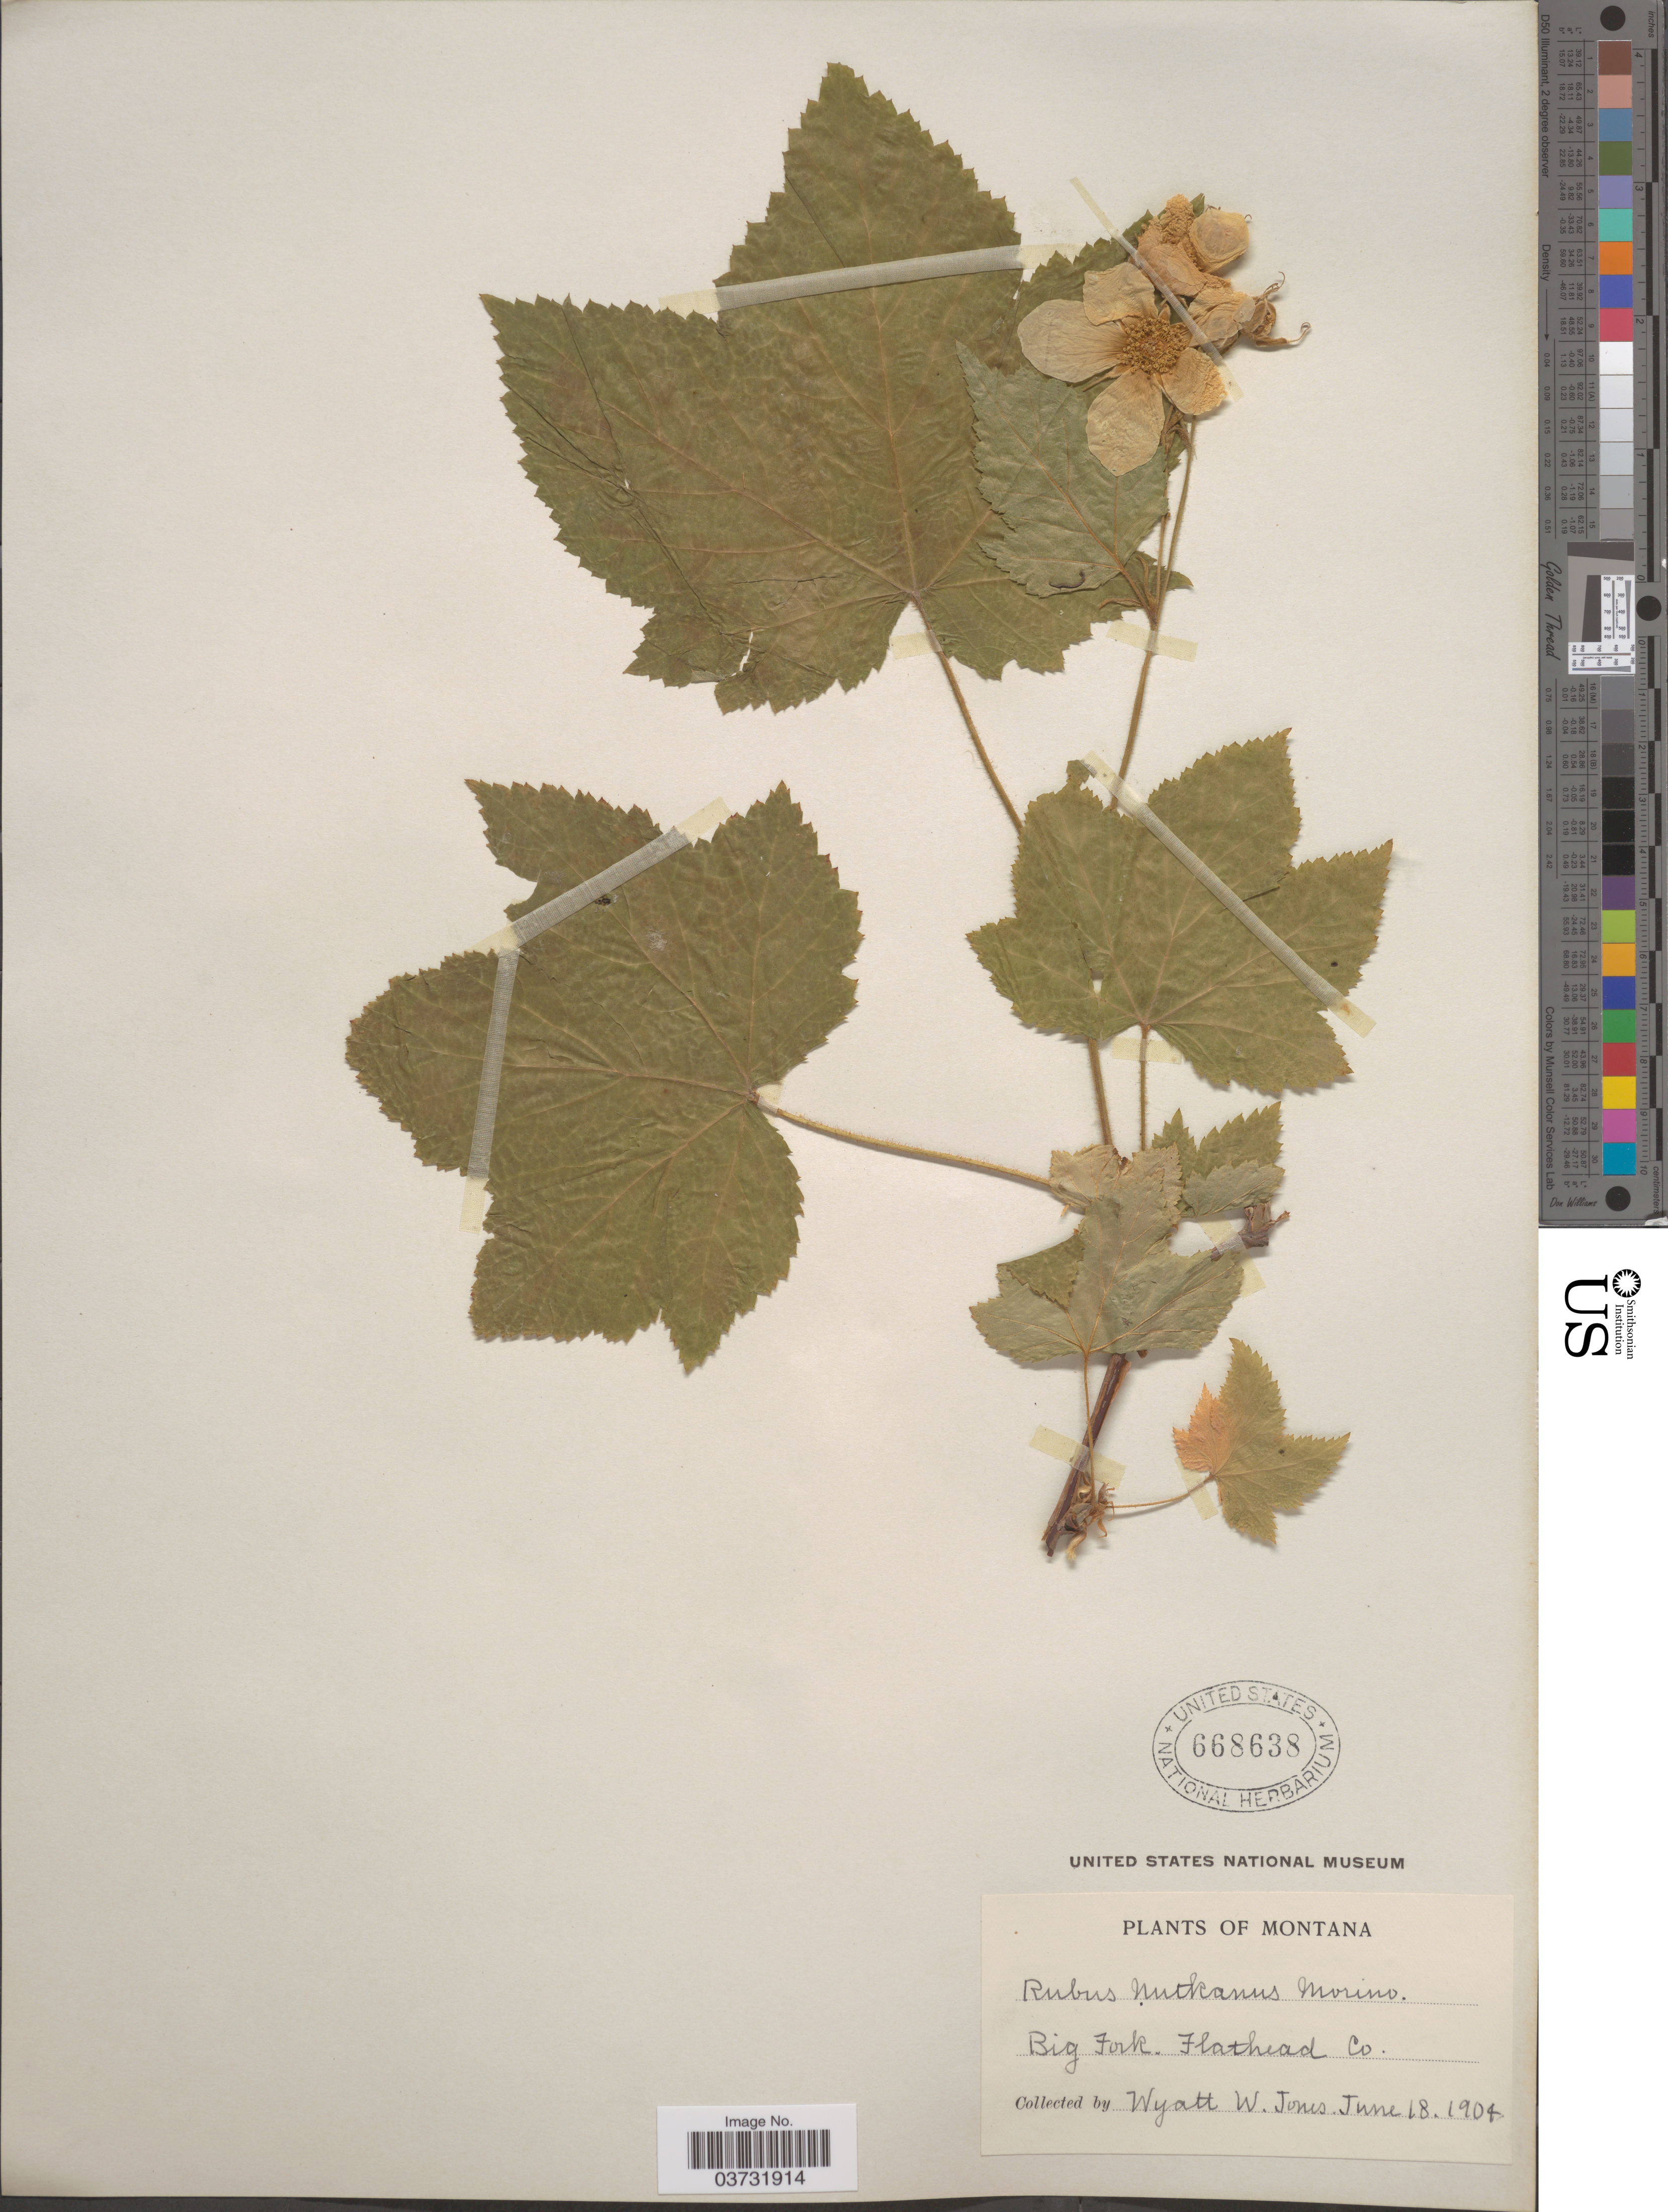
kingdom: Plantae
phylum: Tracheophyta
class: Magnoliopsida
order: Rosales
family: Rosaceae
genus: Rubus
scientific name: Rubus parviflorus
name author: Nutt.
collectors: W. W. Jones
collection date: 1904-06-18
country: United States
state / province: Montana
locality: Big Fork. Flathead Co.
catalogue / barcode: US 668638